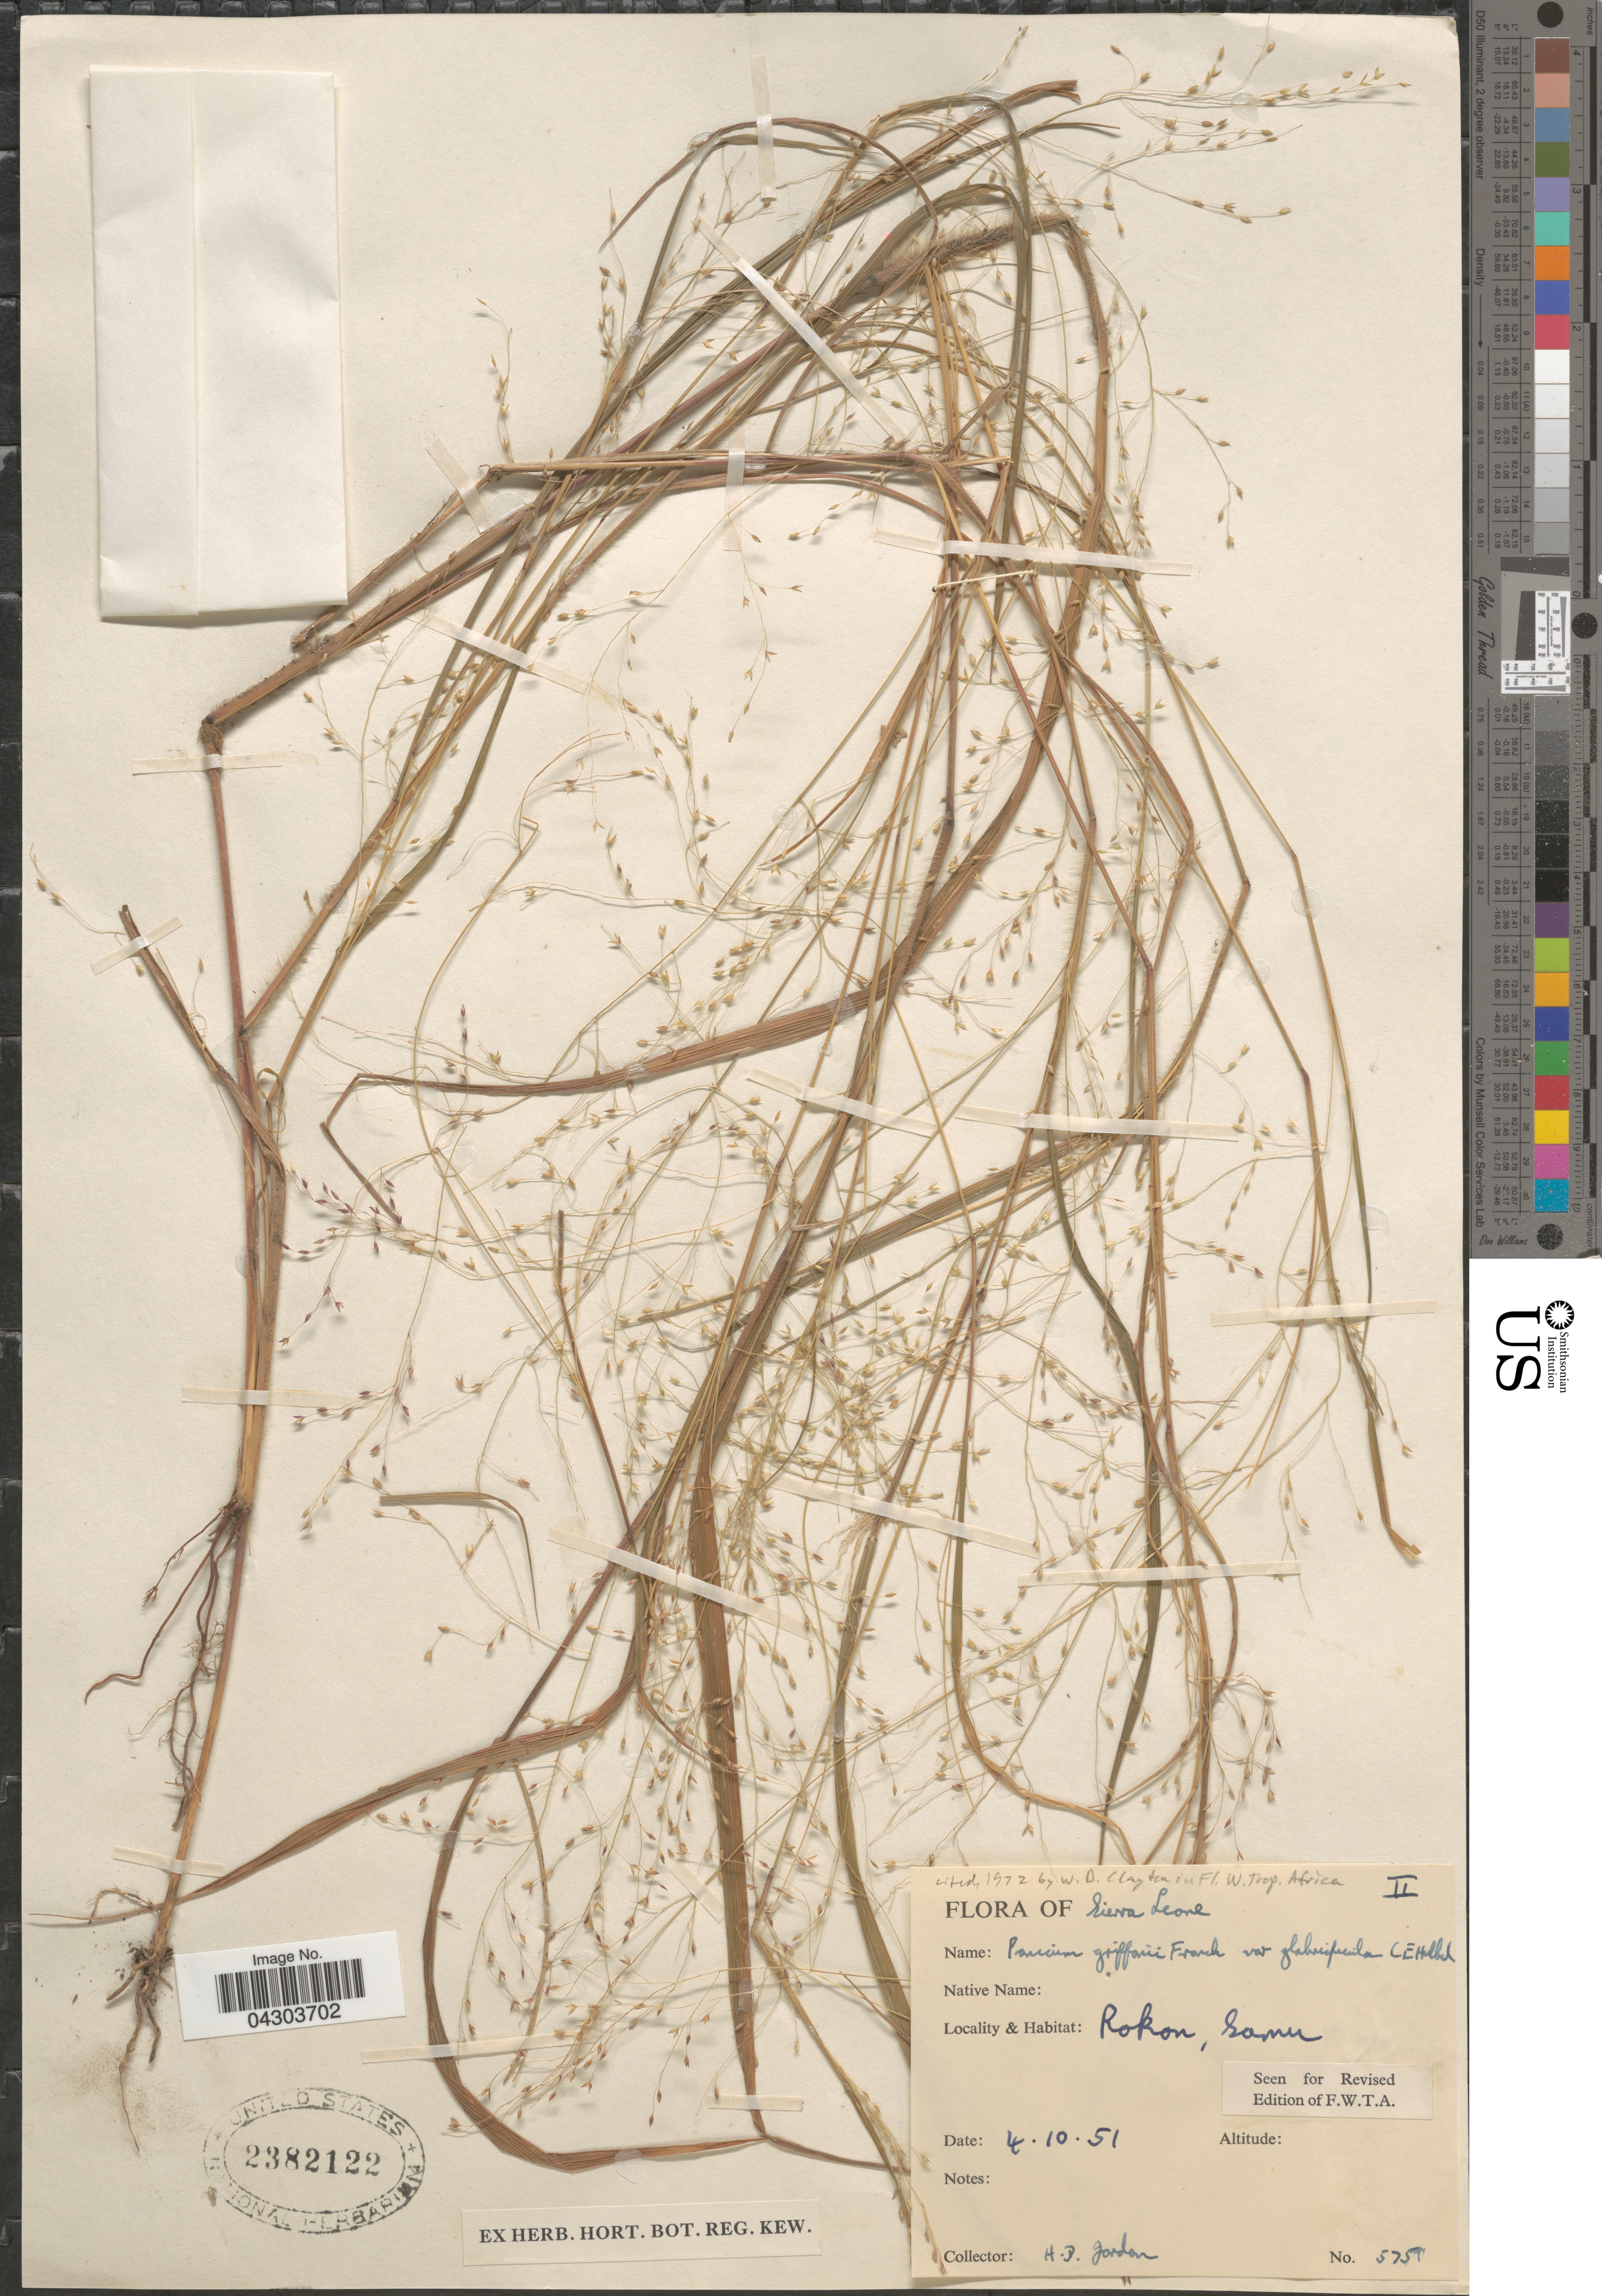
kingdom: Plantae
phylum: Tracheophyta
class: Liliopsida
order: Poales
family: Poaceae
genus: Panicum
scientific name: Panicum griffonii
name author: Franch.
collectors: H. Jordan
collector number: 575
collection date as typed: Transcribed d/m/y: 4/10/51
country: Sierra Leone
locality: Rokon, Samu.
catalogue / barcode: US 2382122